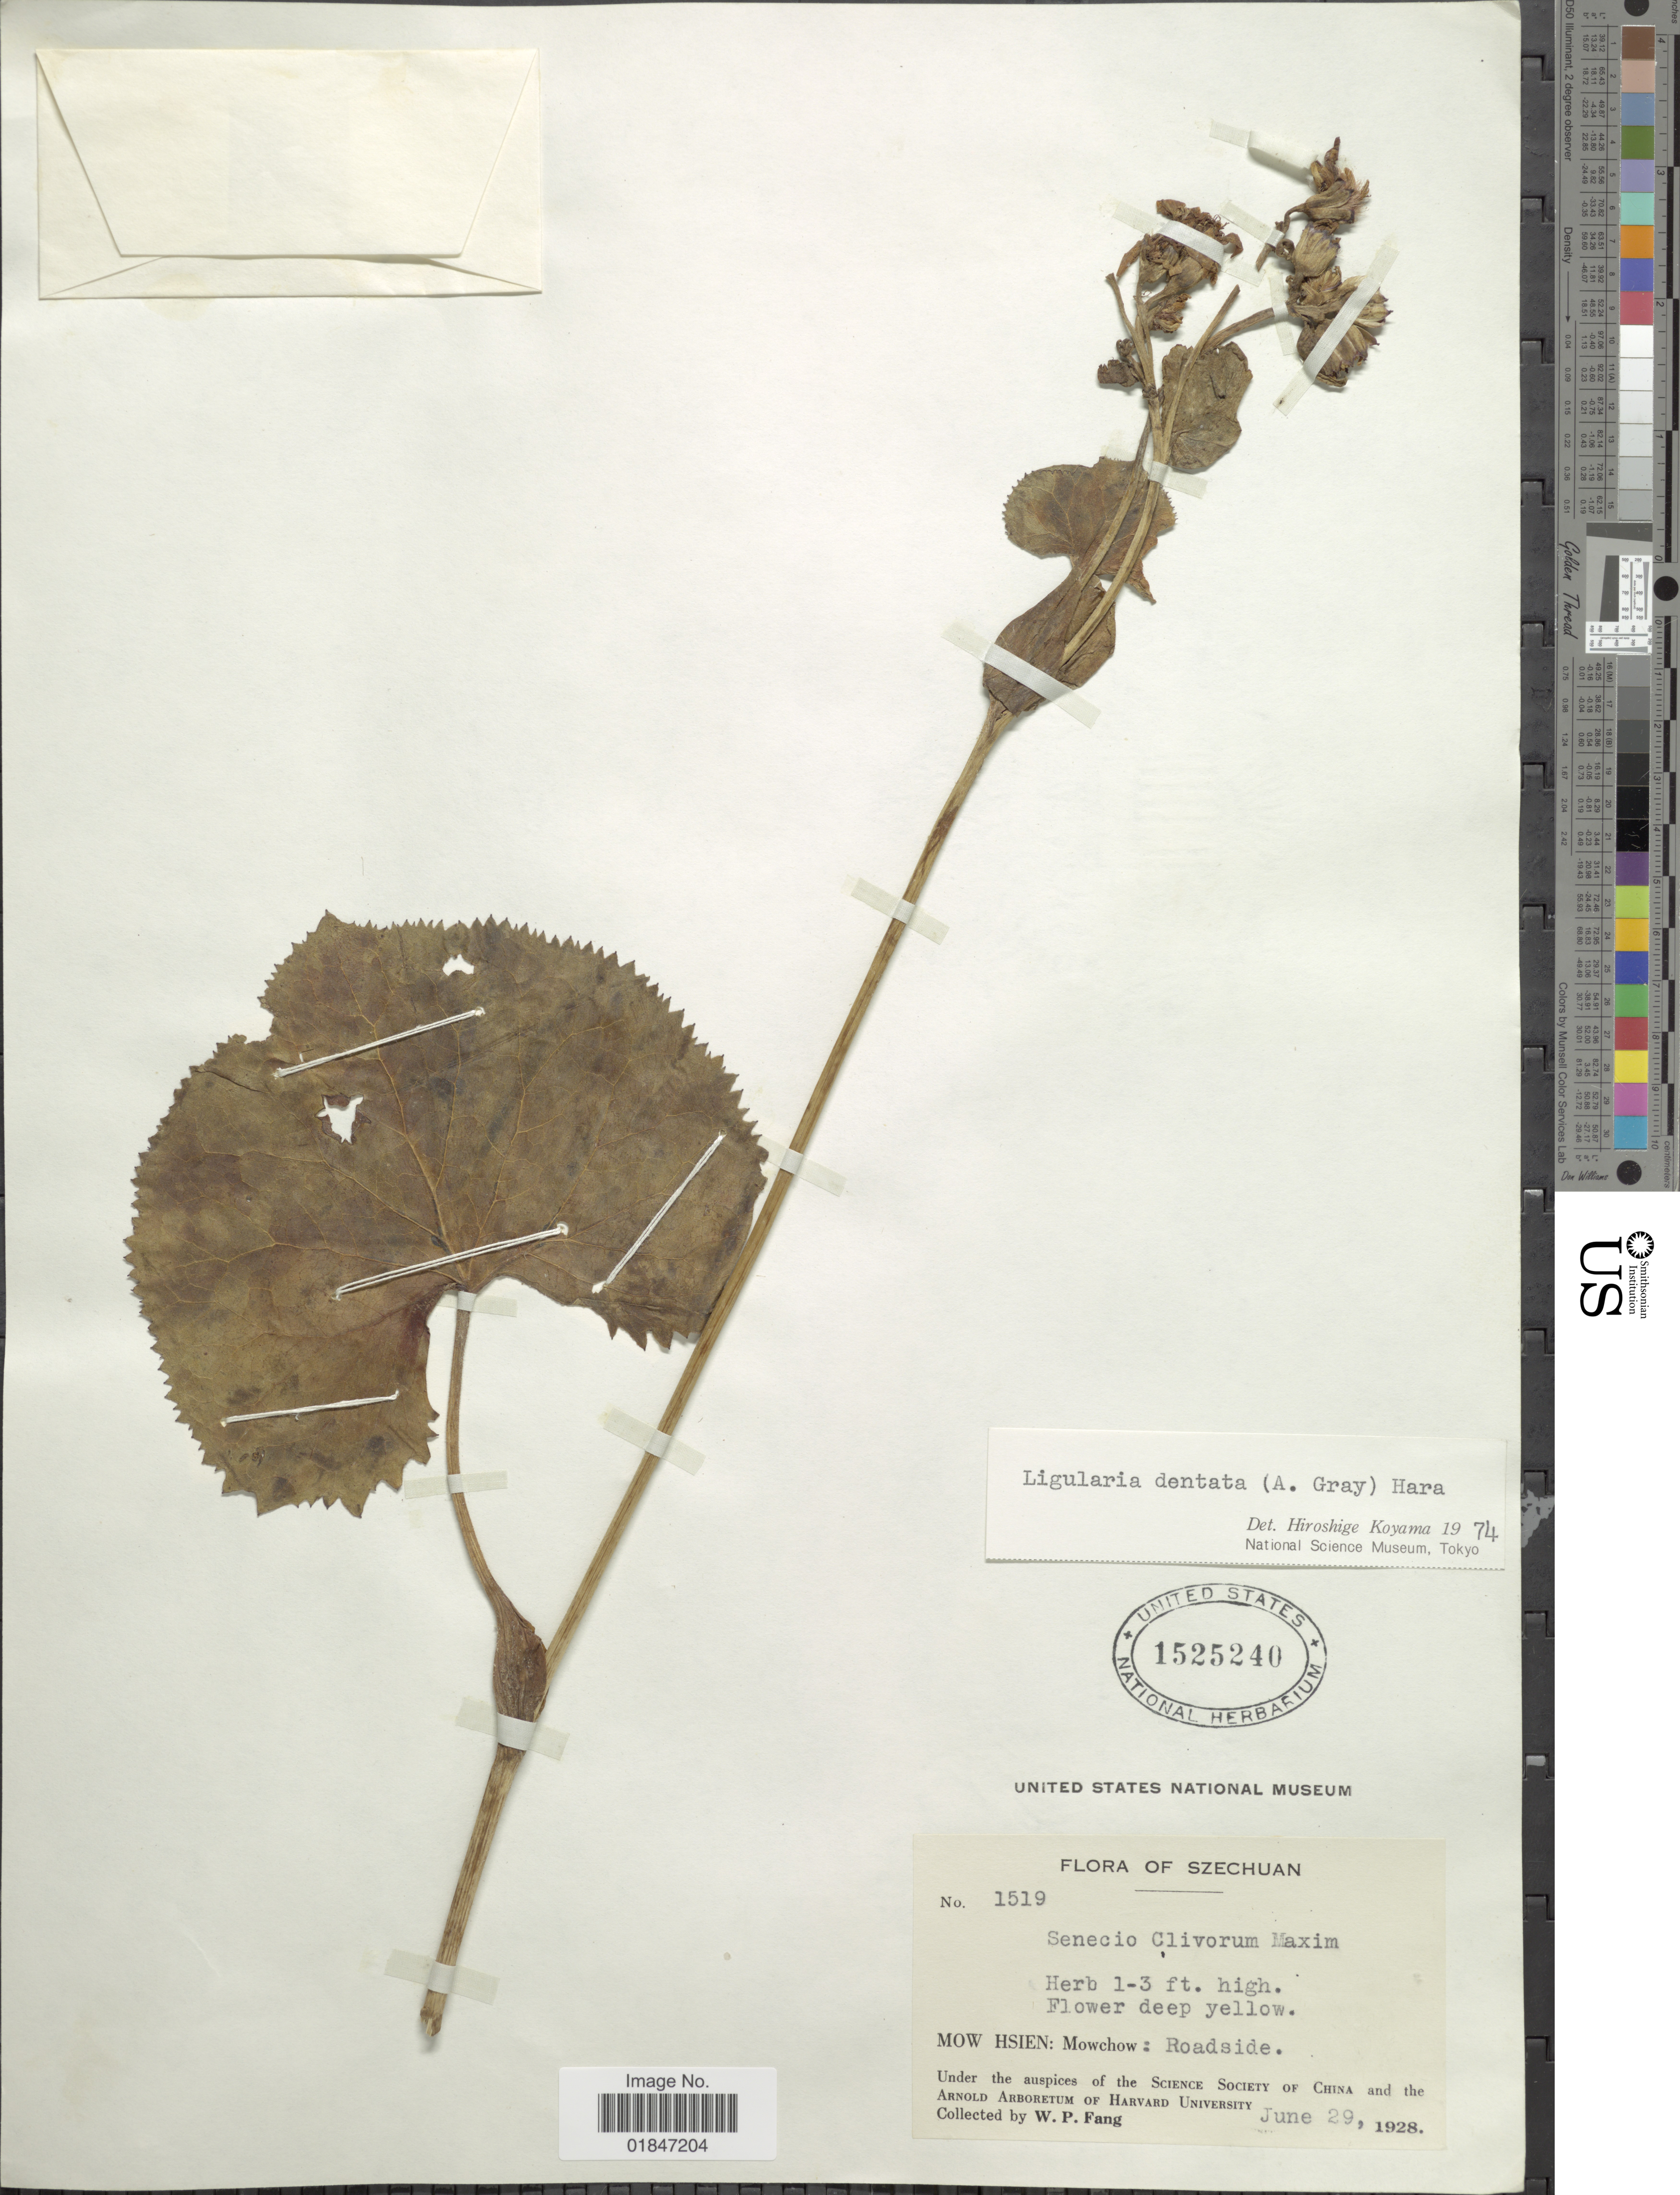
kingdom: Plantae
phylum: Tracheophyta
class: Magnoliopsida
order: Asterales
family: Asteraceae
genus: Ligularia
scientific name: Ligularia dentata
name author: (A. Gray) H. Hara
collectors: W. P. Fang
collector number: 1519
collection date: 1928-06-29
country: China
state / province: Sichuan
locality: Szechuan. Mow Hsien: Mowchow: Roadside.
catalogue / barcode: US 1525240